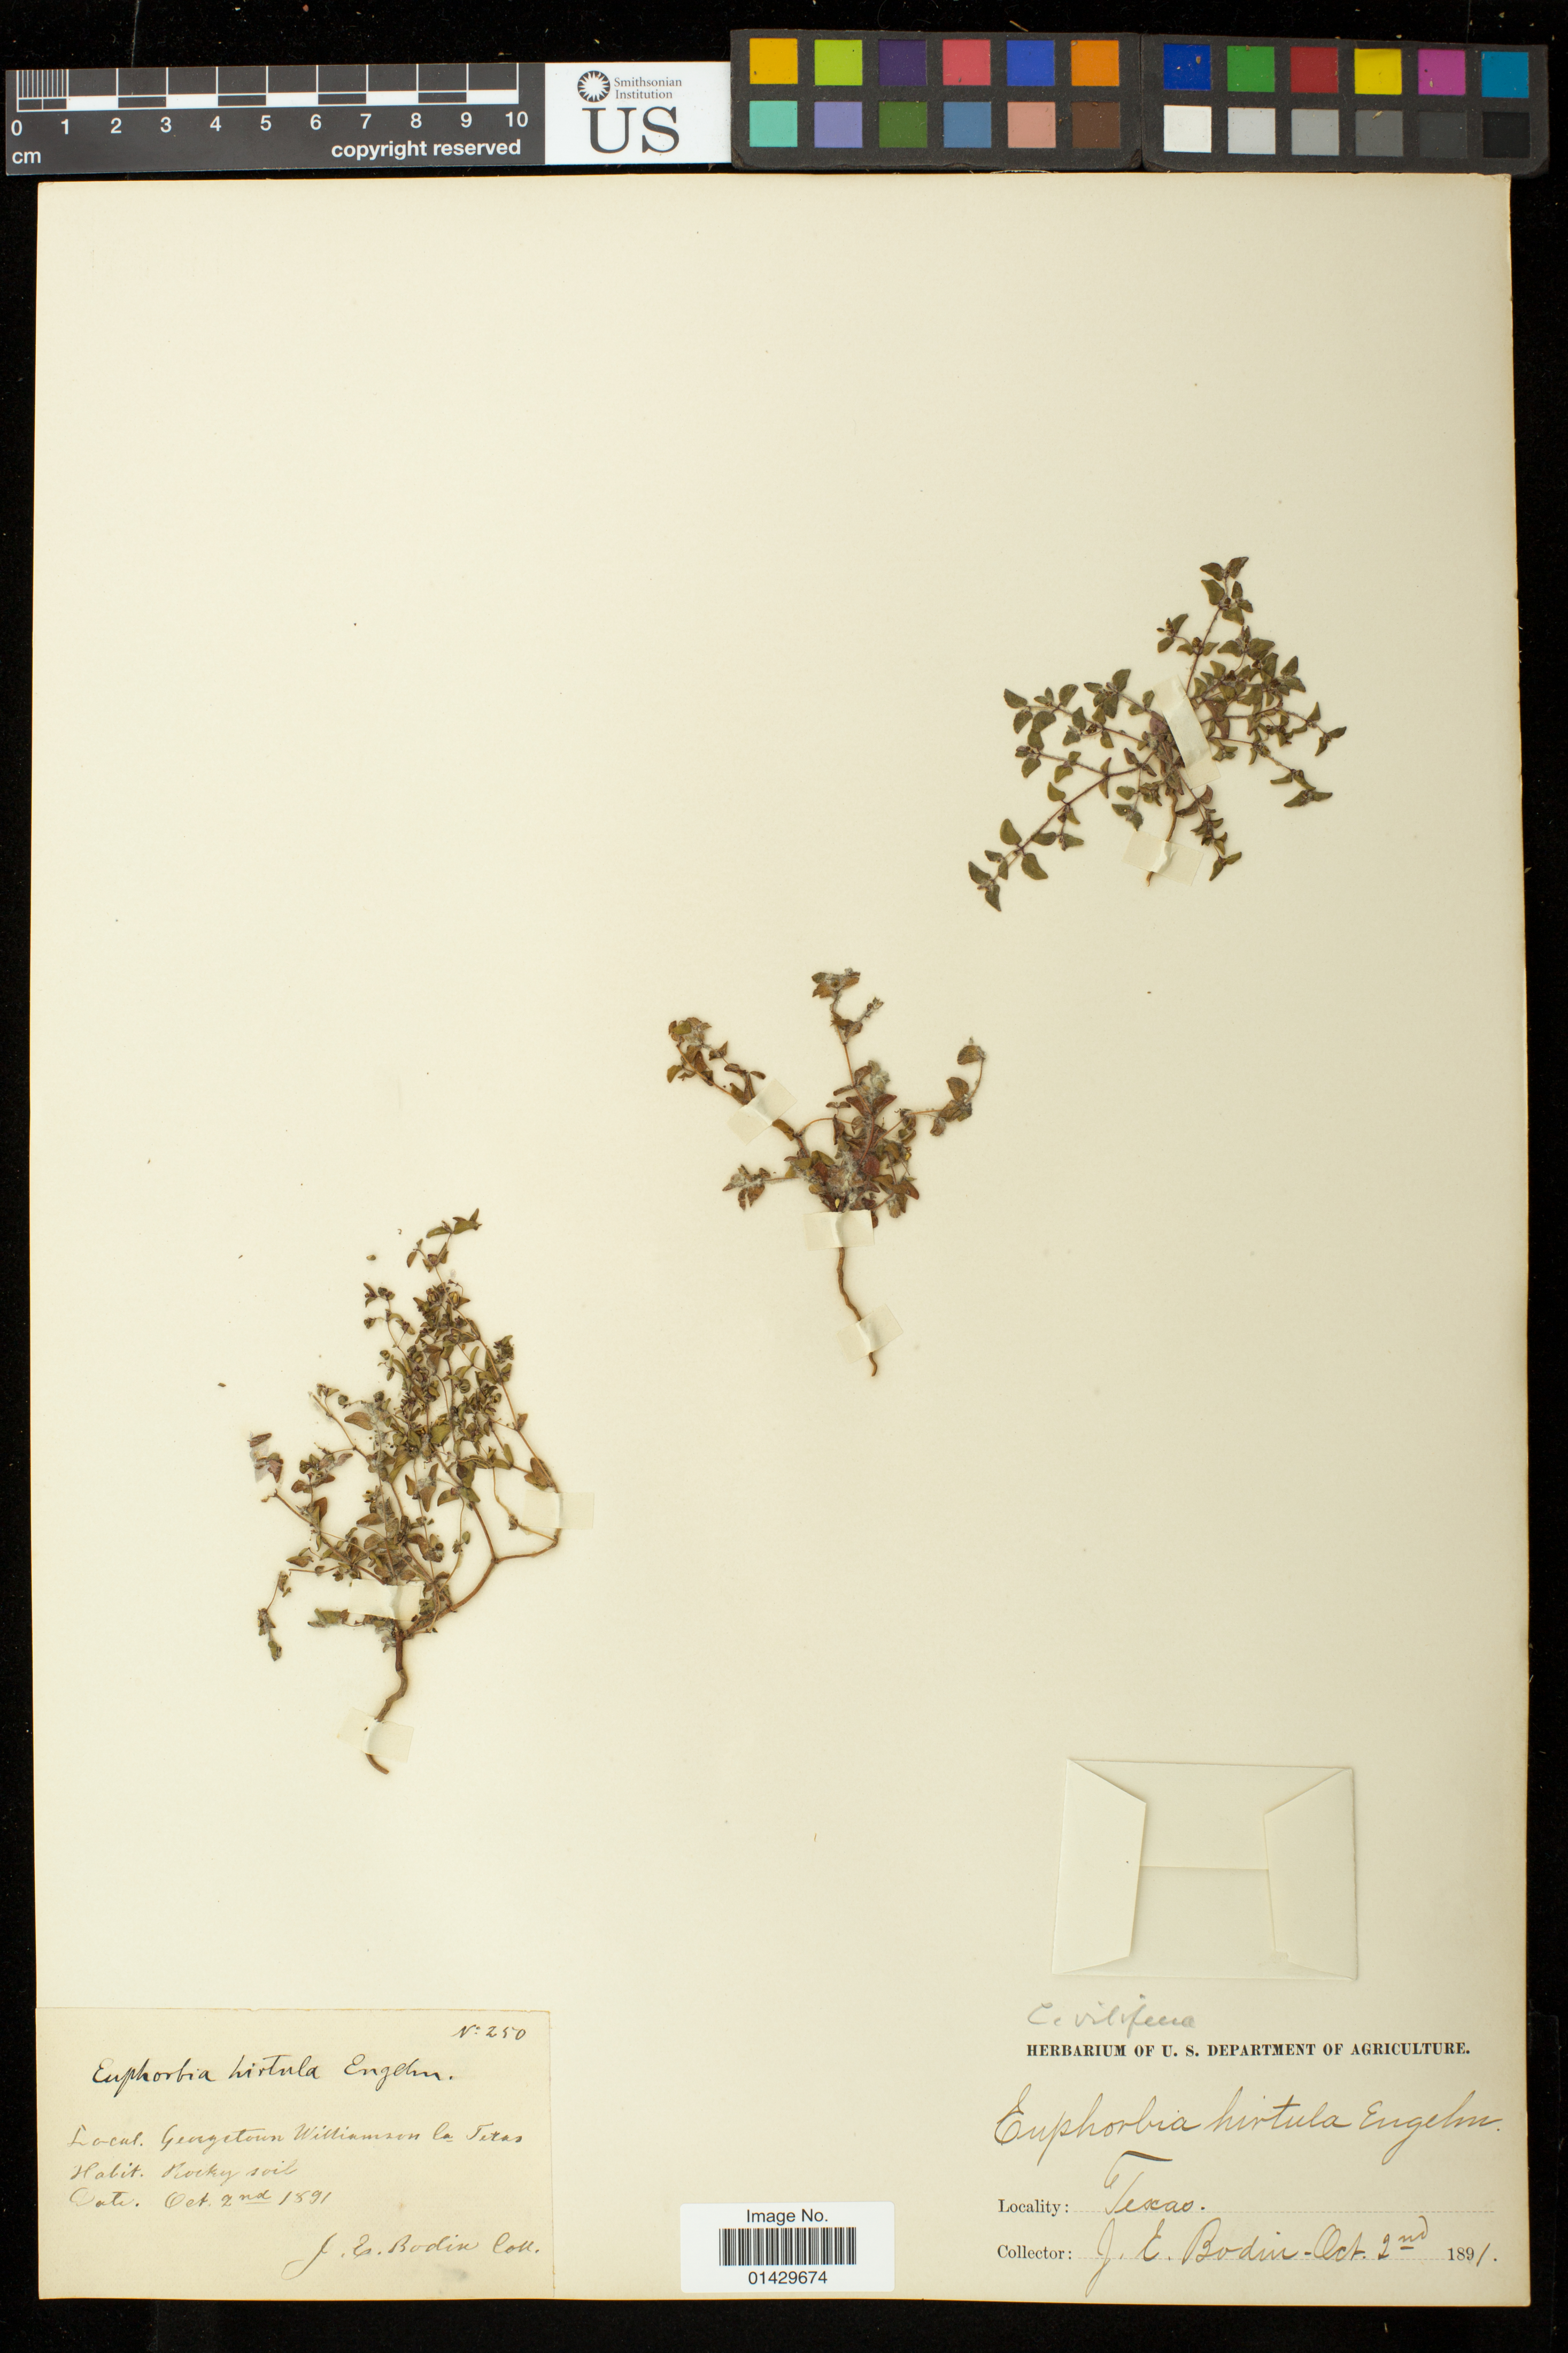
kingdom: Plantae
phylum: Tracheophyta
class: Magnoliopsida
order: Malpighiales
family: Euphorbiaceae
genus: Euphorbia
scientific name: Euphorbia villifera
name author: Scheele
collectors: J. E. Bodin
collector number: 250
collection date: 1891-10-02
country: United States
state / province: Texas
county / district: Williamson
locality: Georgetown